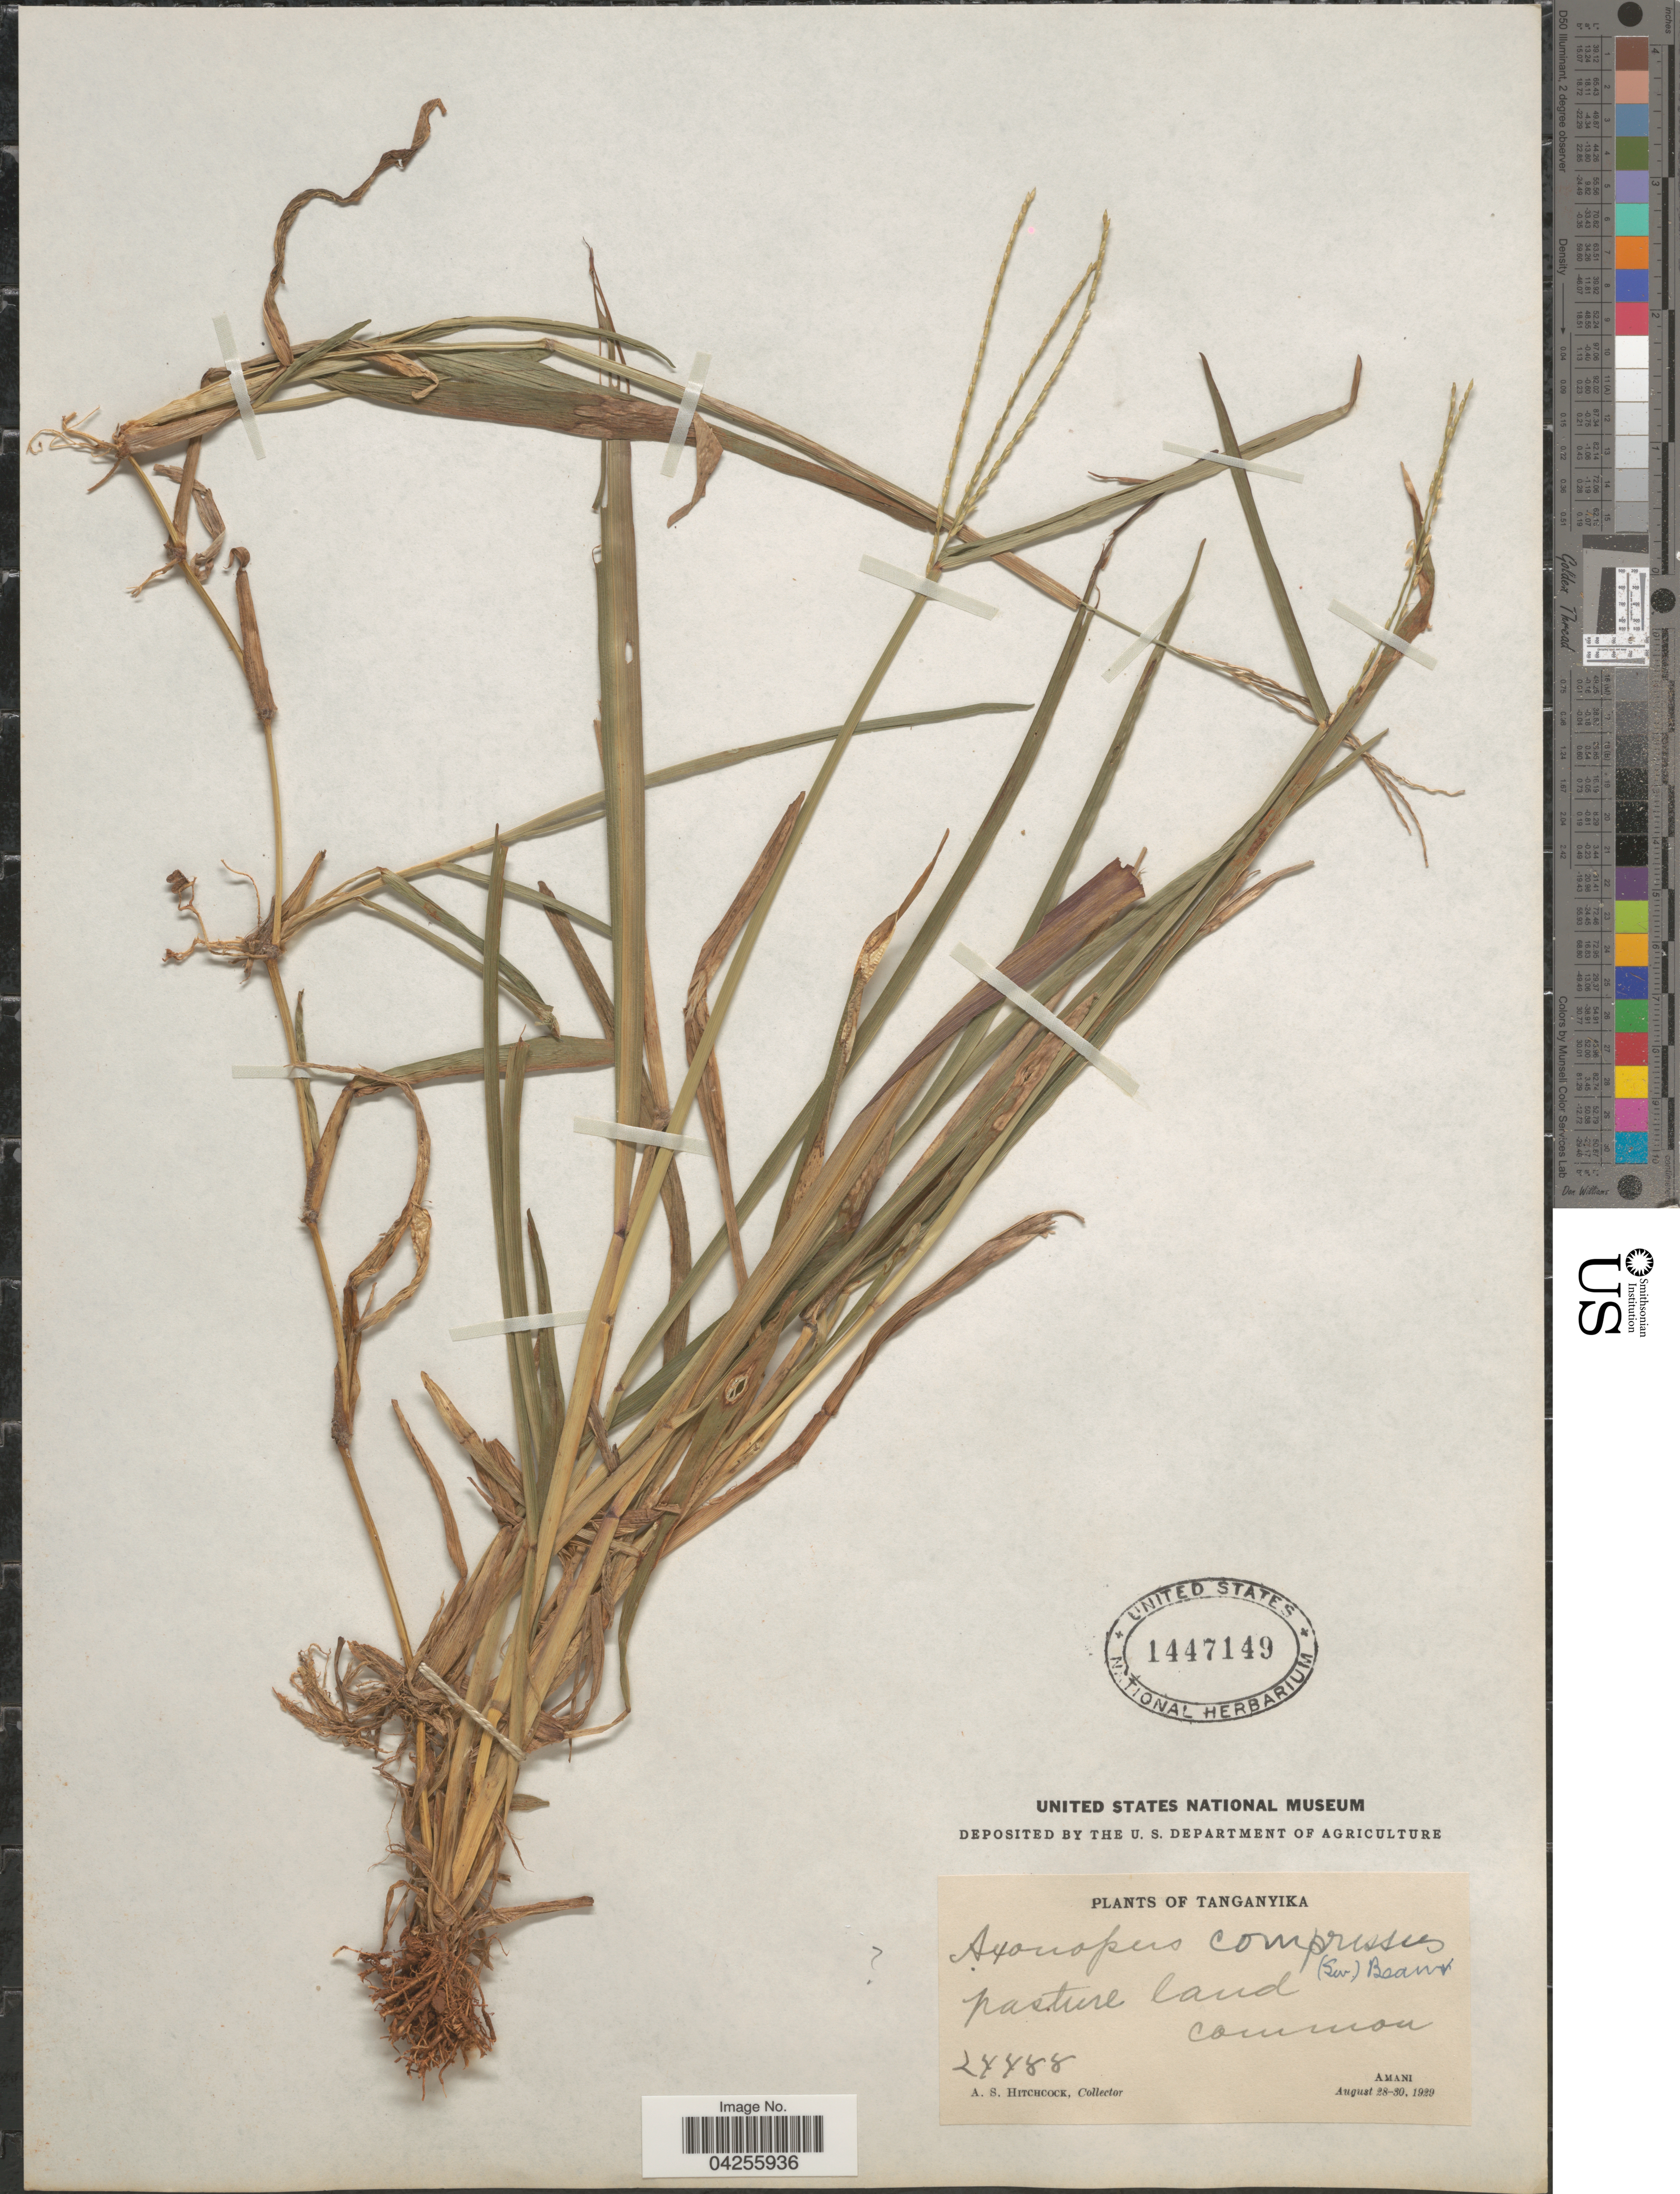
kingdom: Plantae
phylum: Tracheophyta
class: Liliopsida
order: Poales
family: Poaceae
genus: Axonopus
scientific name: Axonopus compressus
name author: (Sw.) P. Beauv.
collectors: A. S. Hitchcock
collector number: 24488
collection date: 1929-08-28/1929-08-30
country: Tanzania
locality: Tanganyika. Pasture land. Common. Amani.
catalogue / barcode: US 1447149